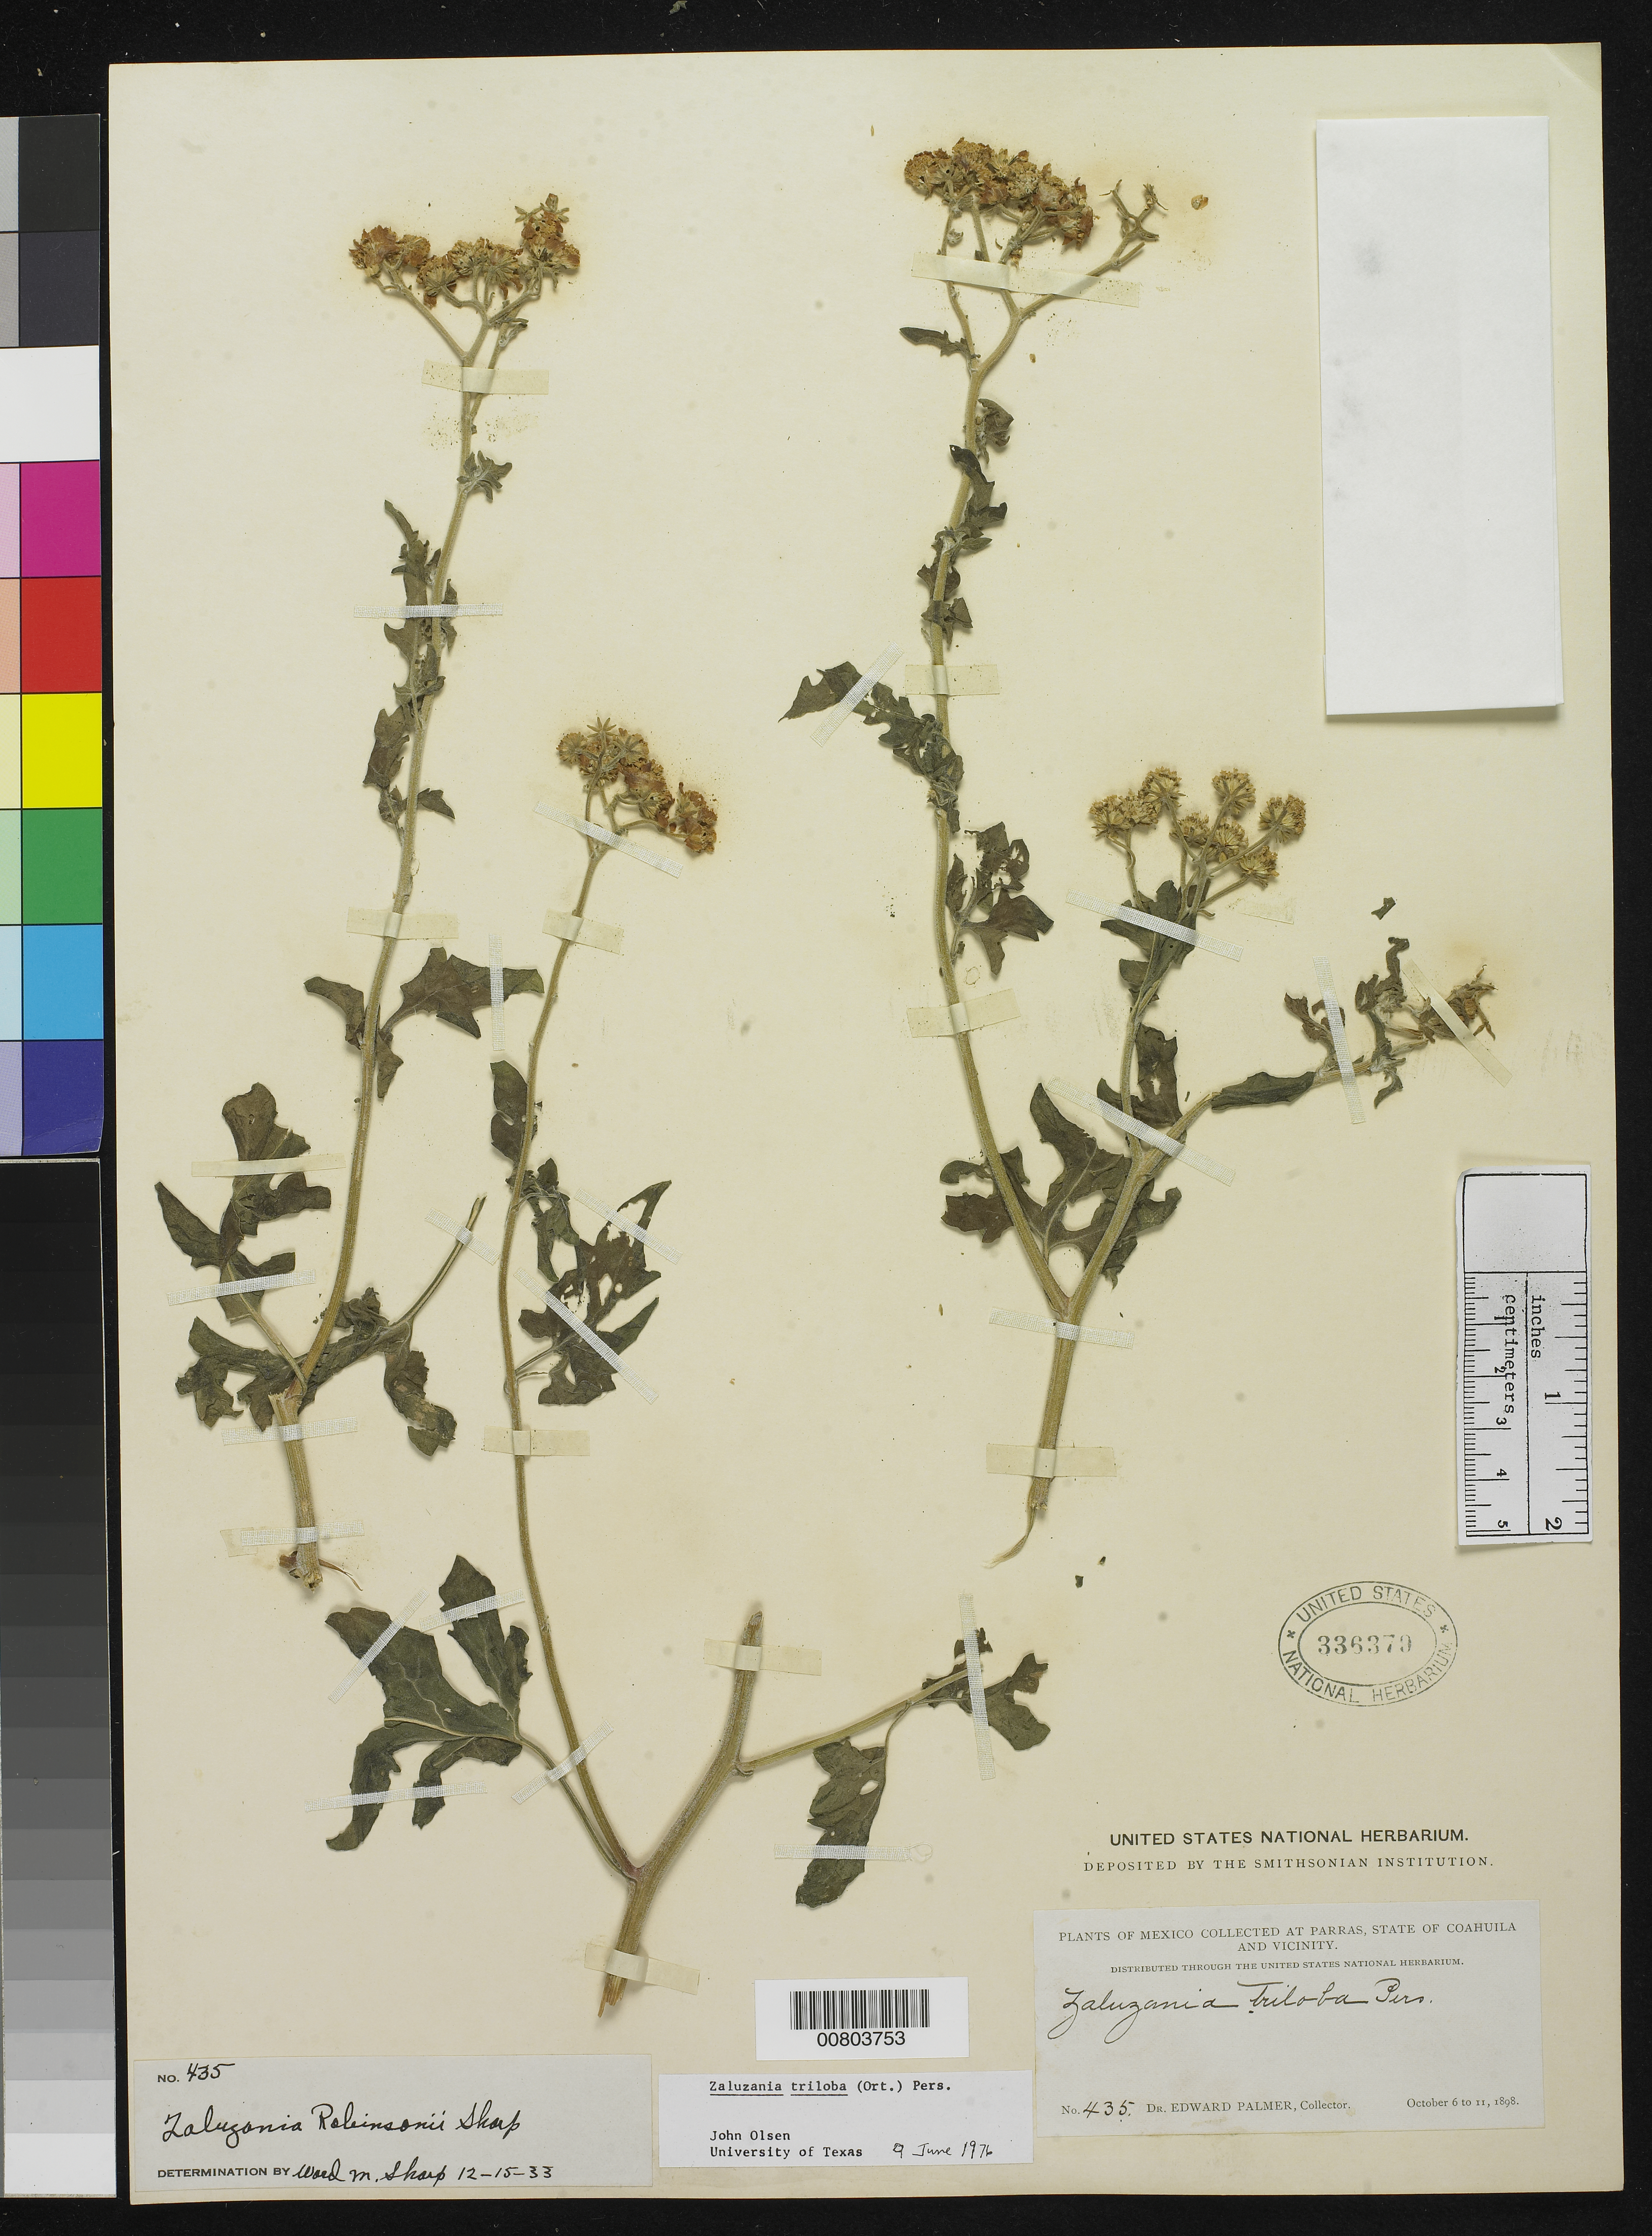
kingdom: Plantae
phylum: Tracheophyta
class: Magnoliopsida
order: Asterales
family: Asteraceae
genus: Zaluzania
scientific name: Zaluzania triloba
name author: (Ortega) Pers.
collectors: E. Palmer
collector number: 435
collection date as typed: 06 Oct 1898 to 11 Oct 1898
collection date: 1898-10-06/1898-10-11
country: Mexico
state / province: Coahuila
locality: Parras, Coahuila and vicinity.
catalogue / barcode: US 336379